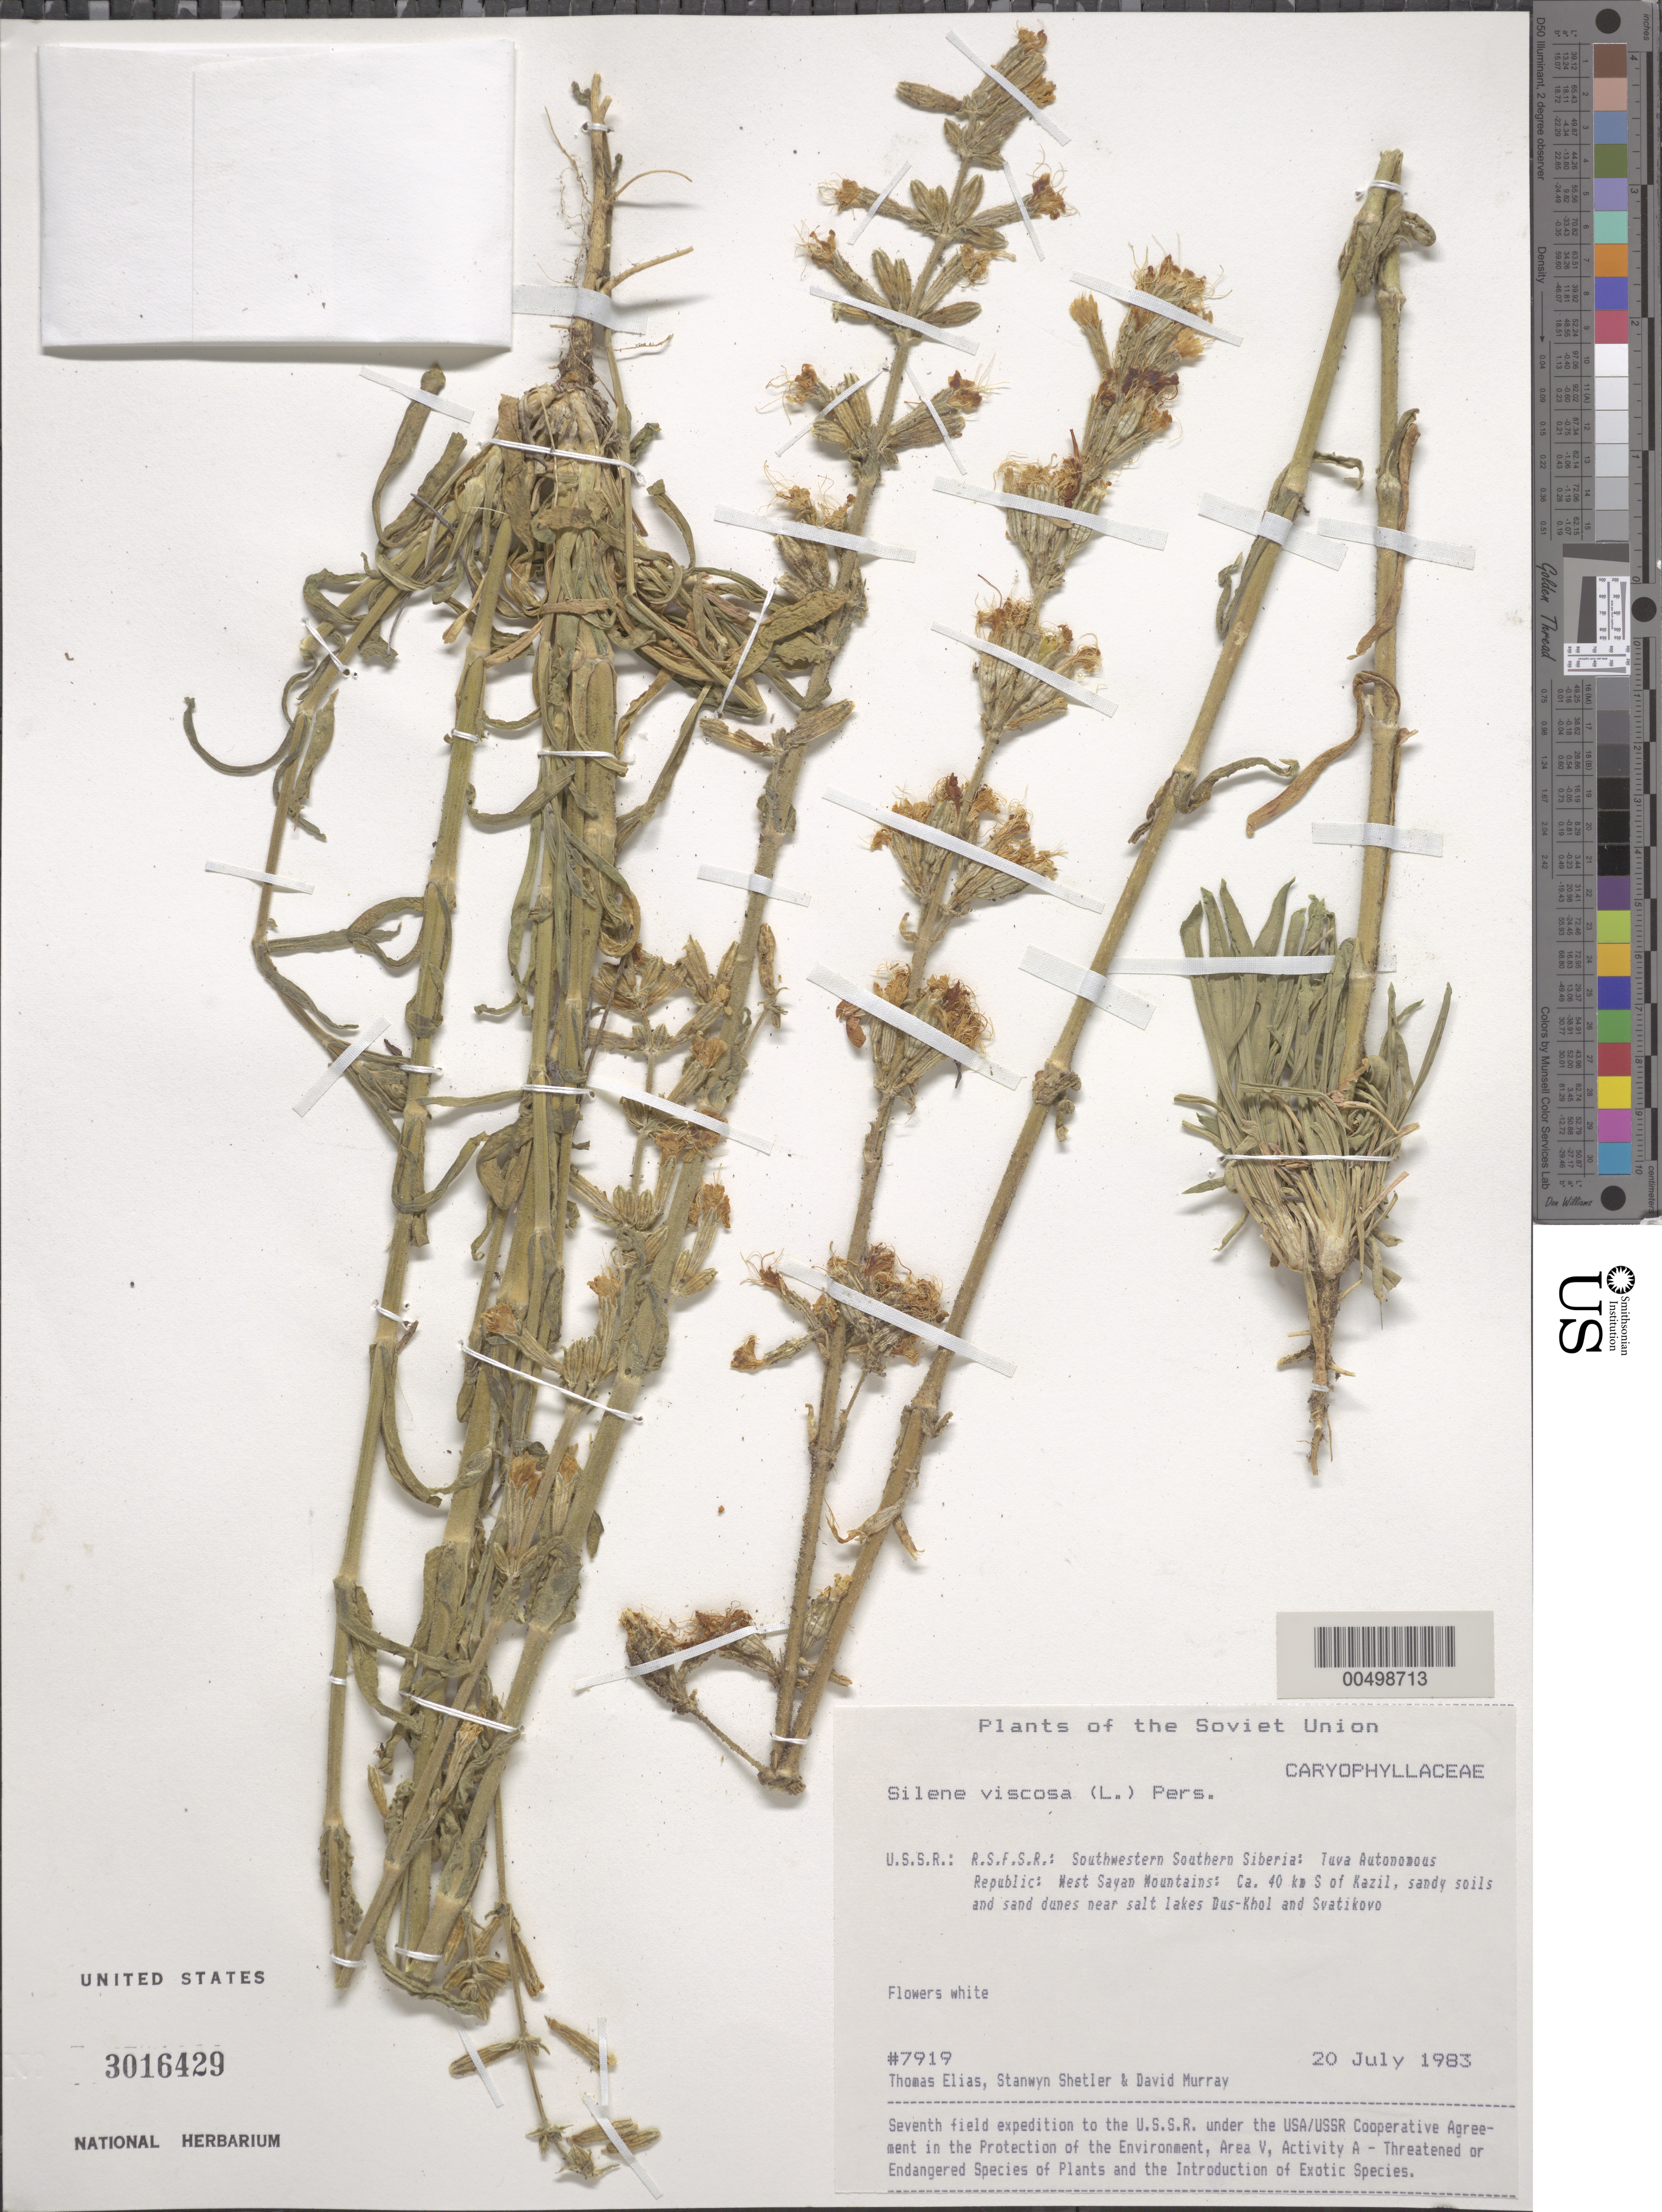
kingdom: Plantae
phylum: Tracheophyta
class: Magnoliopsida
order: Caryophyllales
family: Caryophyllaceae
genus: Silene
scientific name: Silene viscosa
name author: (L.) Pers.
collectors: T. Elias, S. Shetler & D. F. Murray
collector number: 7919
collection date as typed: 20 Jul 1983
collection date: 1983-07-20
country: Russian Federation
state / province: Tuva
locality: West Sayan Mountains, ca. 40 km S of Kazil [Kyzyl], near salt lakes Dus-Khol and Svatikovo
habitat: sandy soils and sand dunes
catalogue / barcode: US 3016429